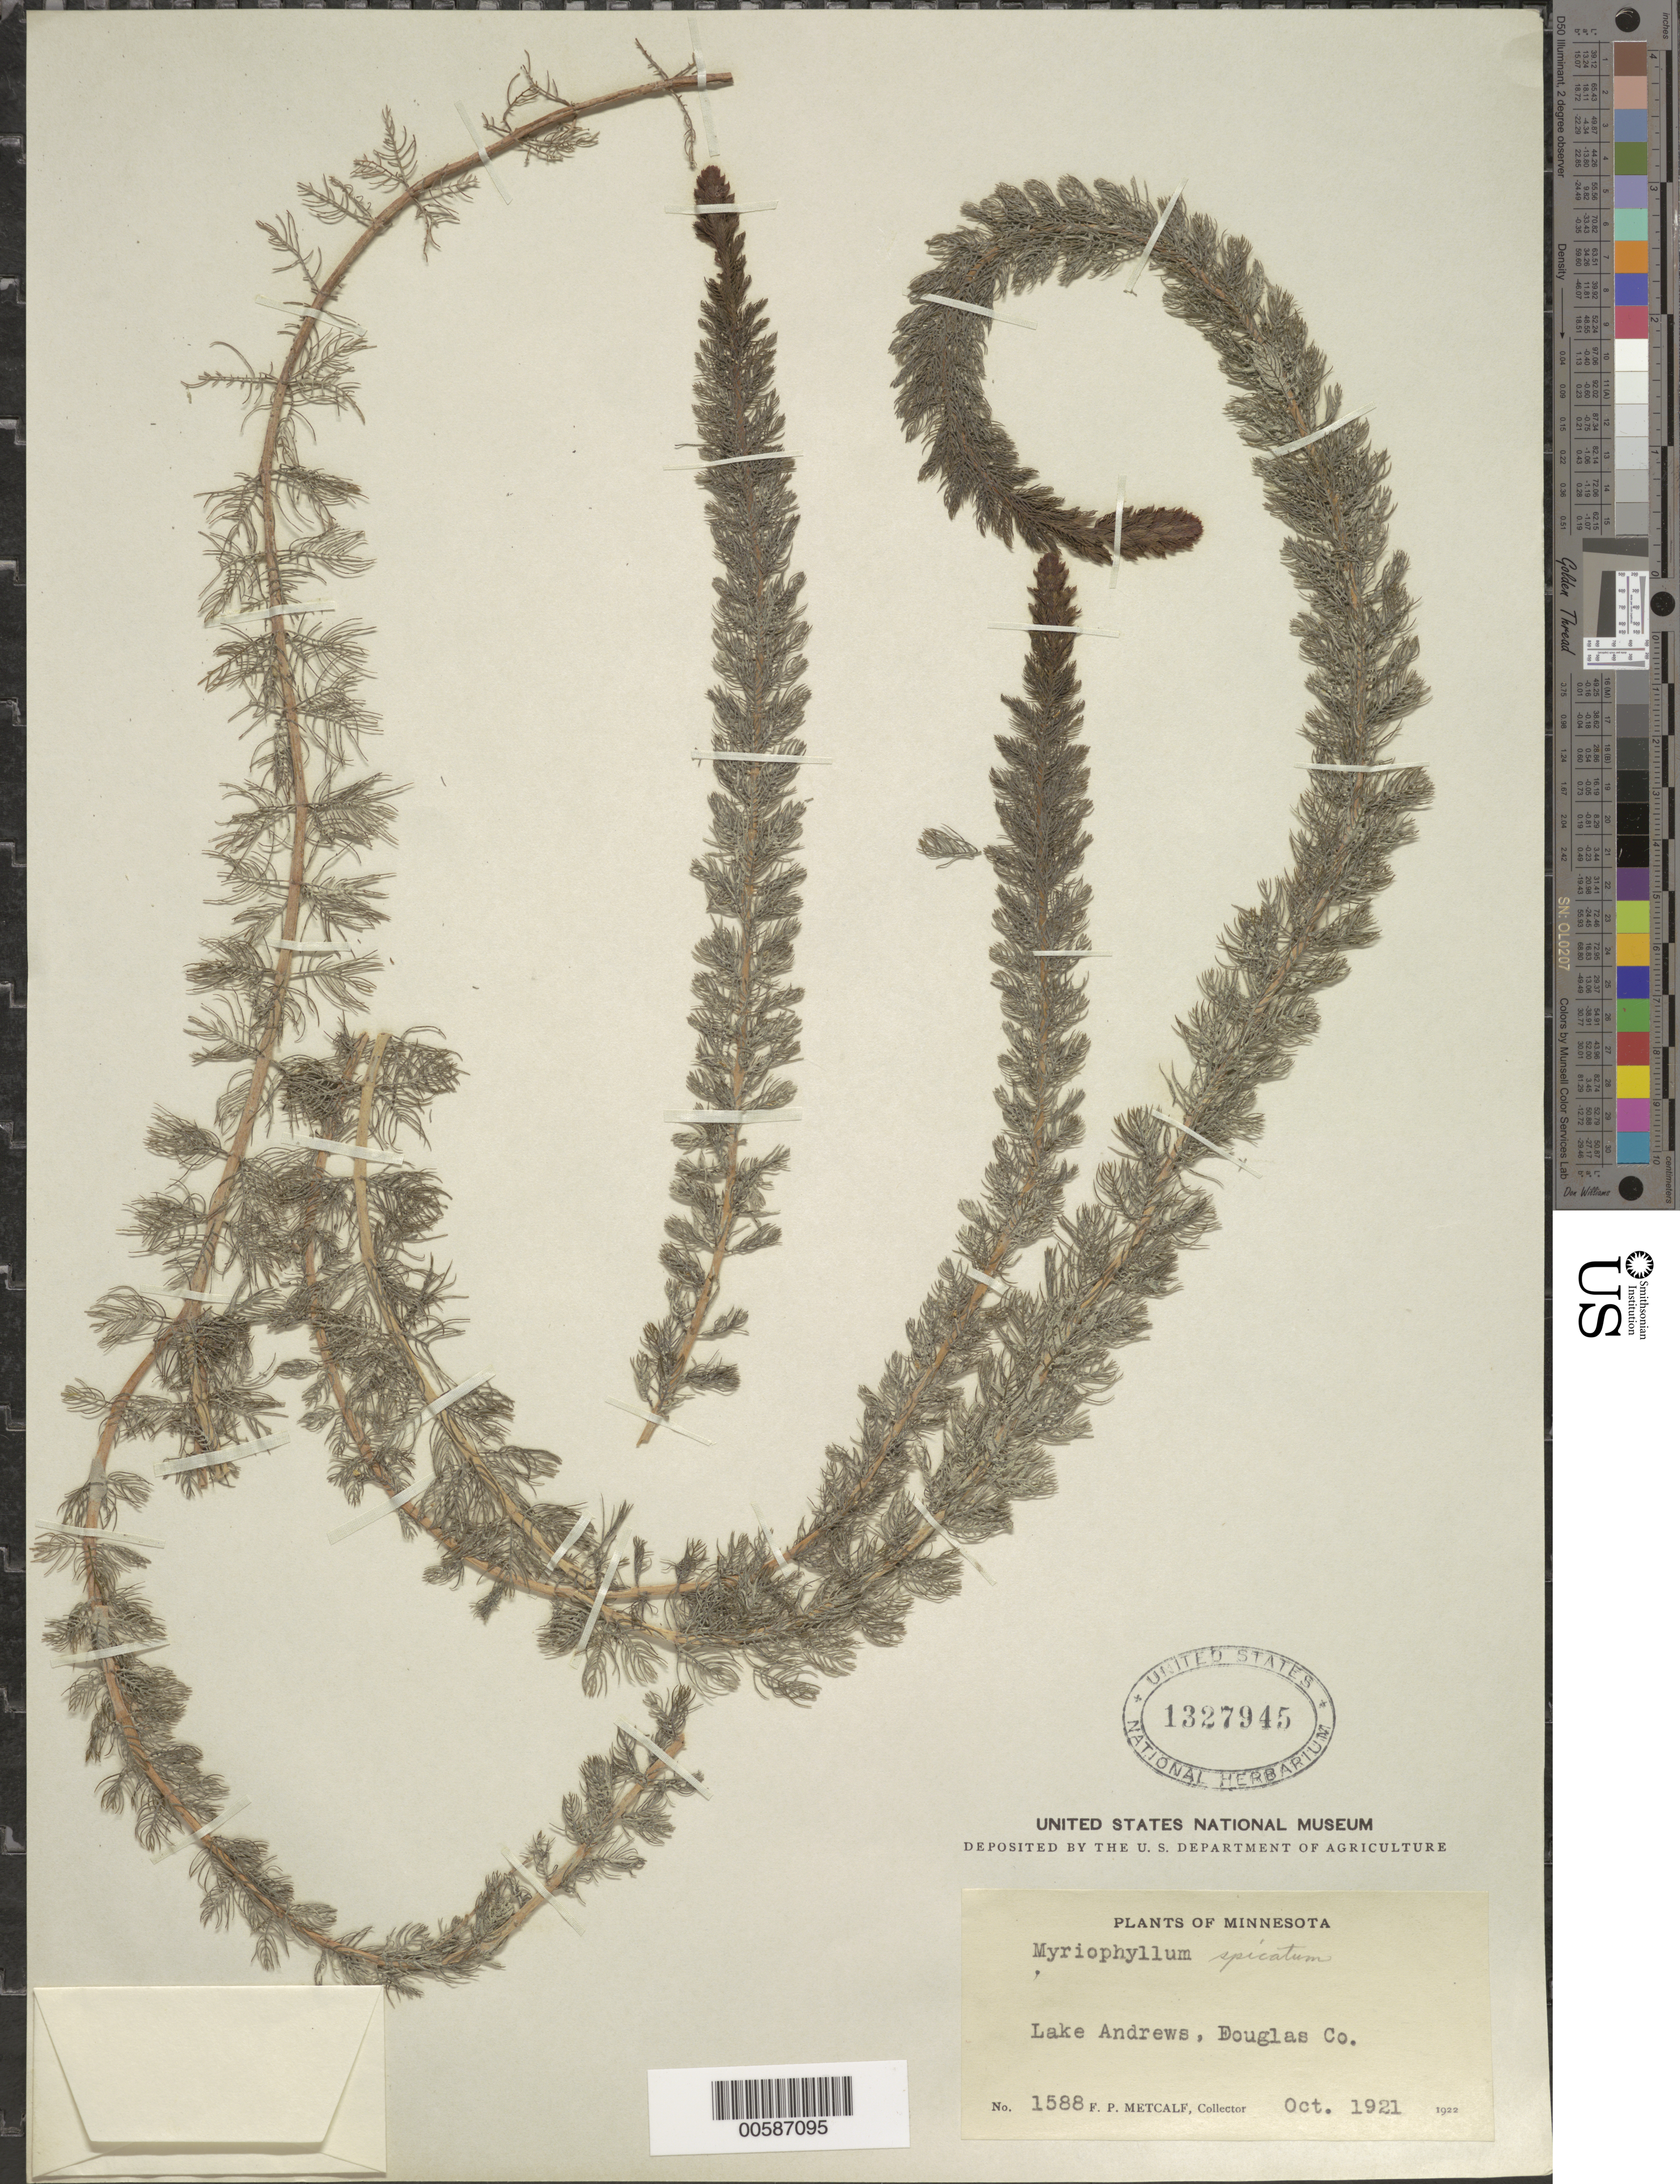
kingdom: Plantae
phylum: Tracheophyta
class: Magnoliopsida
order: Saxifragales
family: Haloragaceae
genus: Myriophyllum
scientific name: Myriophyllum exalbescens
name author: Fernald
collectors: F. P. Metcalf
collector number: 1588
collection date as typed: Oct 1921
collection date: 1921-10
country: United States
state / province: Minnesota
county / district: Douglas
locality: Lake Andrews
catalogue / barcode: US 1327945